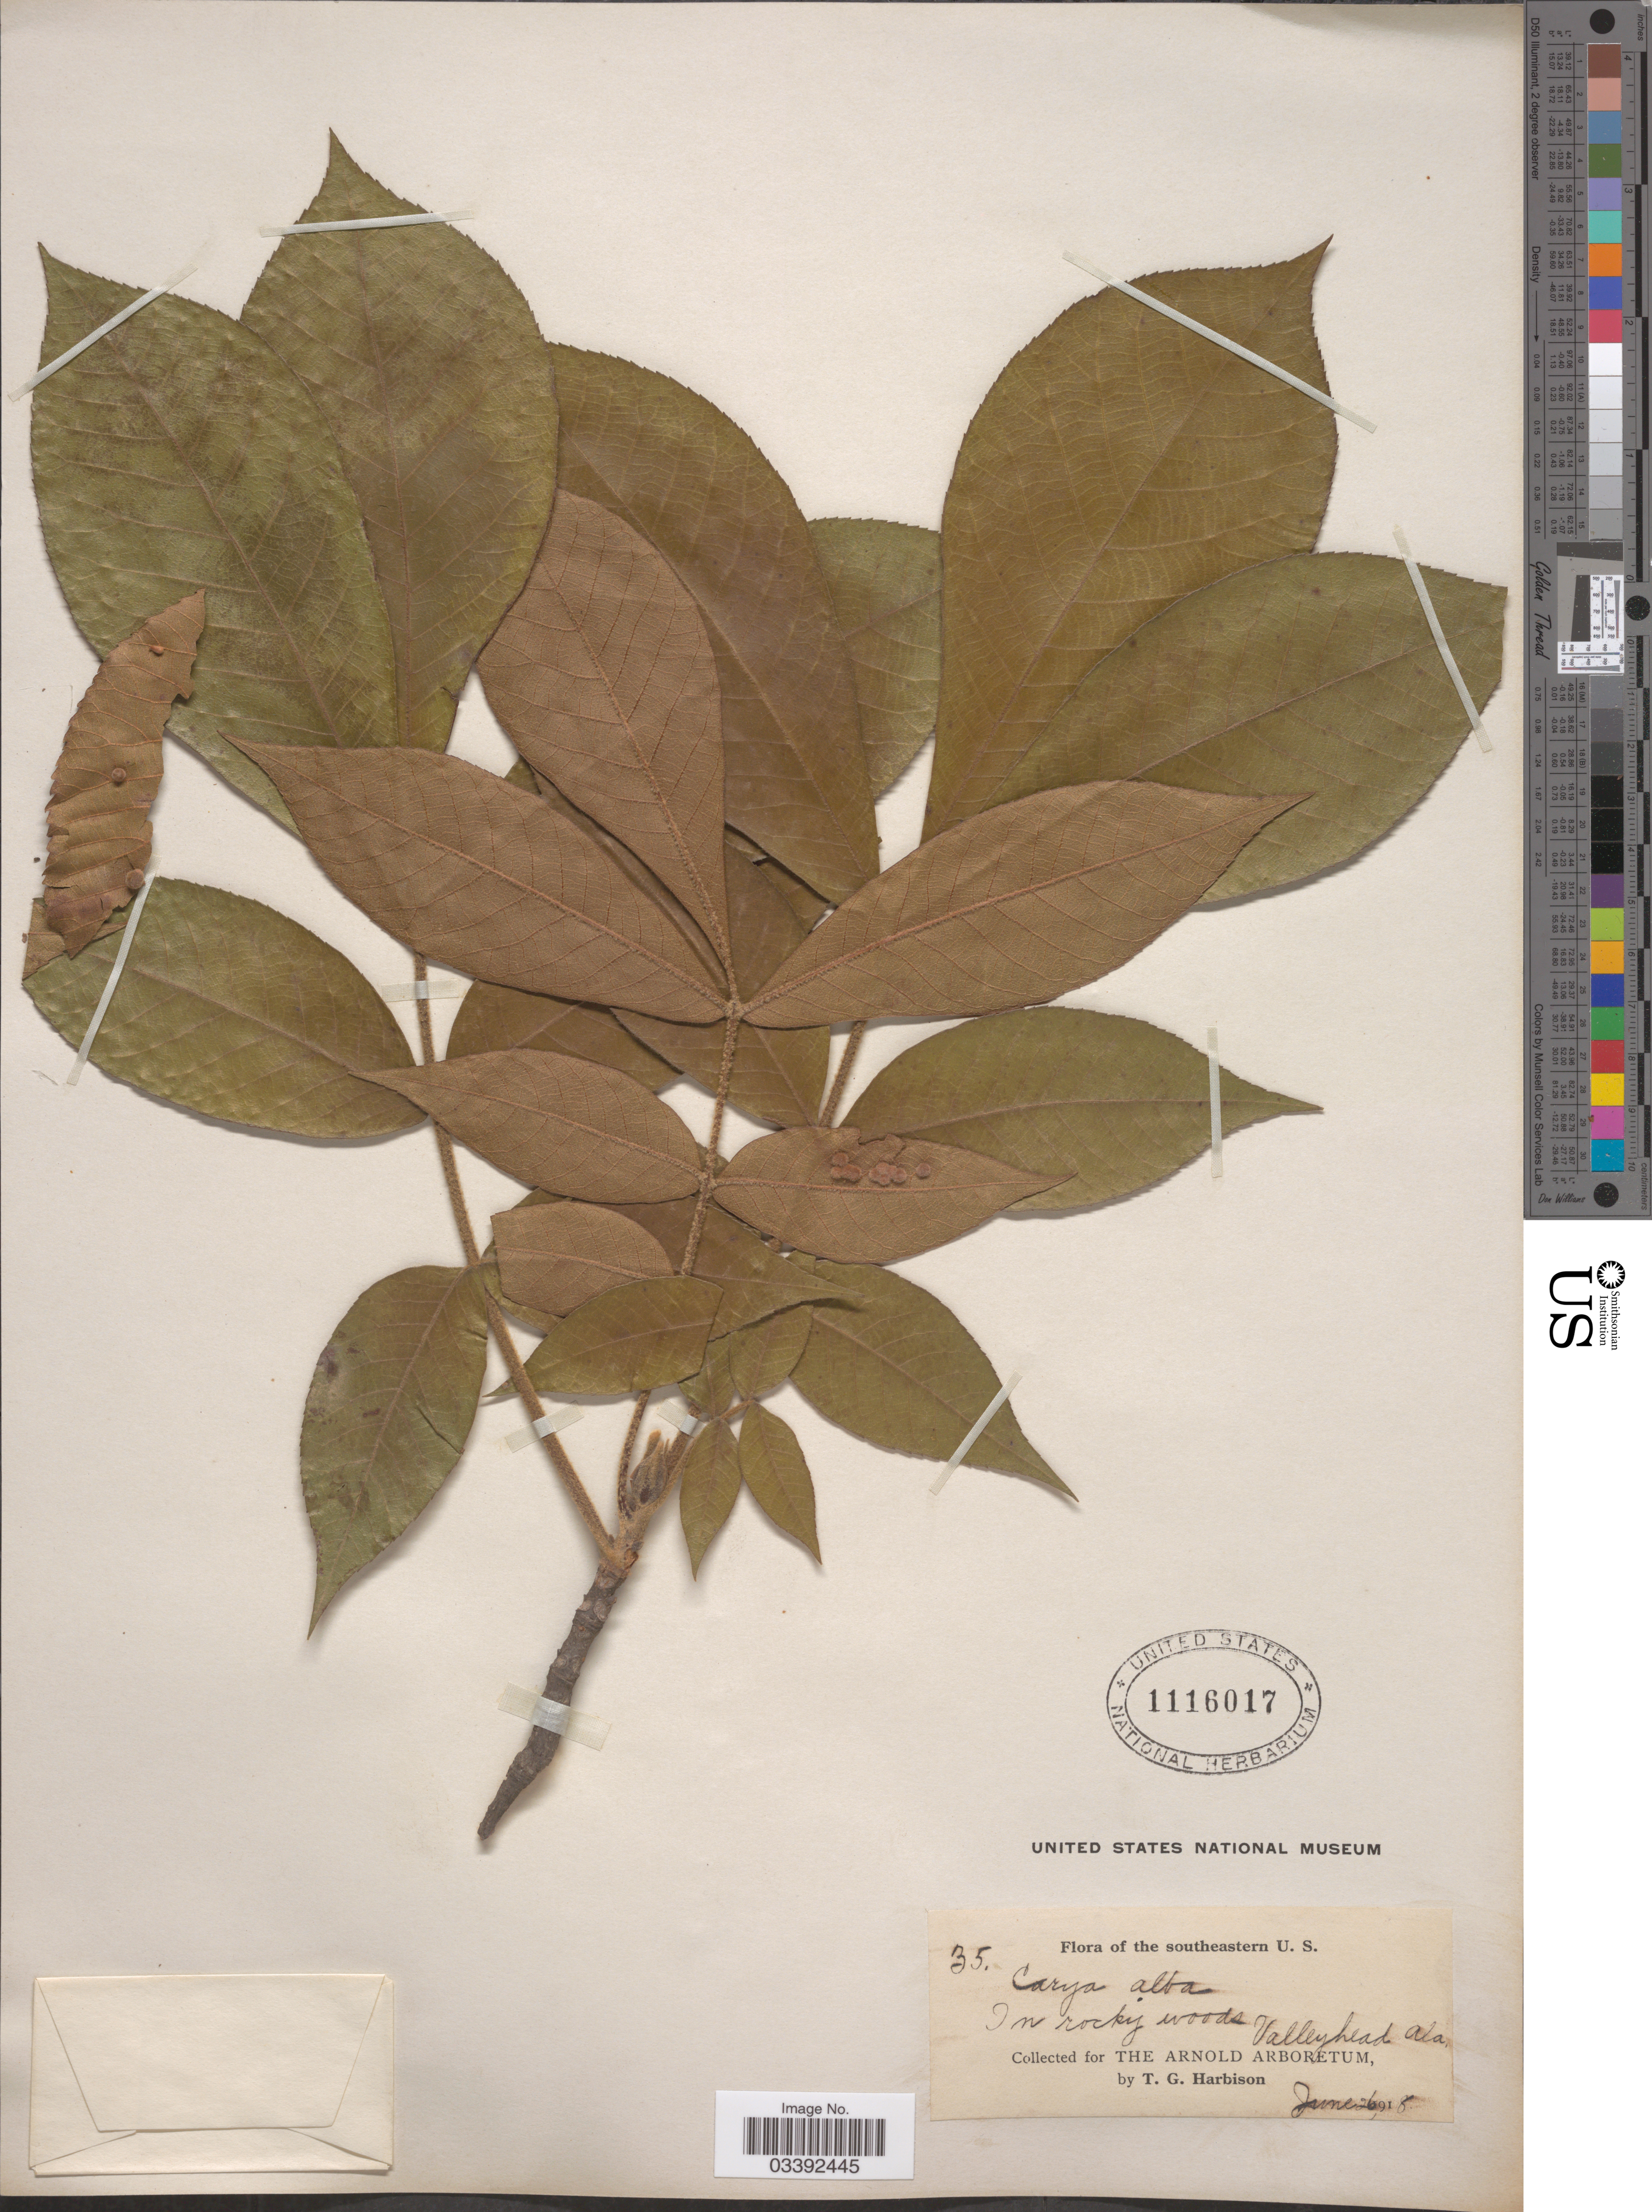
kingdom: Plantae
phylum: Tracheophyta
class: Magnoliopsida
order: Fagales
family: Juglandaceae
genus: Carya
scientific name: Carya tomentosa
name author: (Lam.) Nutt.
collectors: T. Harbison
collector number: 35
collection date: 1918-06-26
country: United States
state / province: Alabama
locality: Southeastern U.S. Valleyhead.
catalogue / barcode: US 1116017